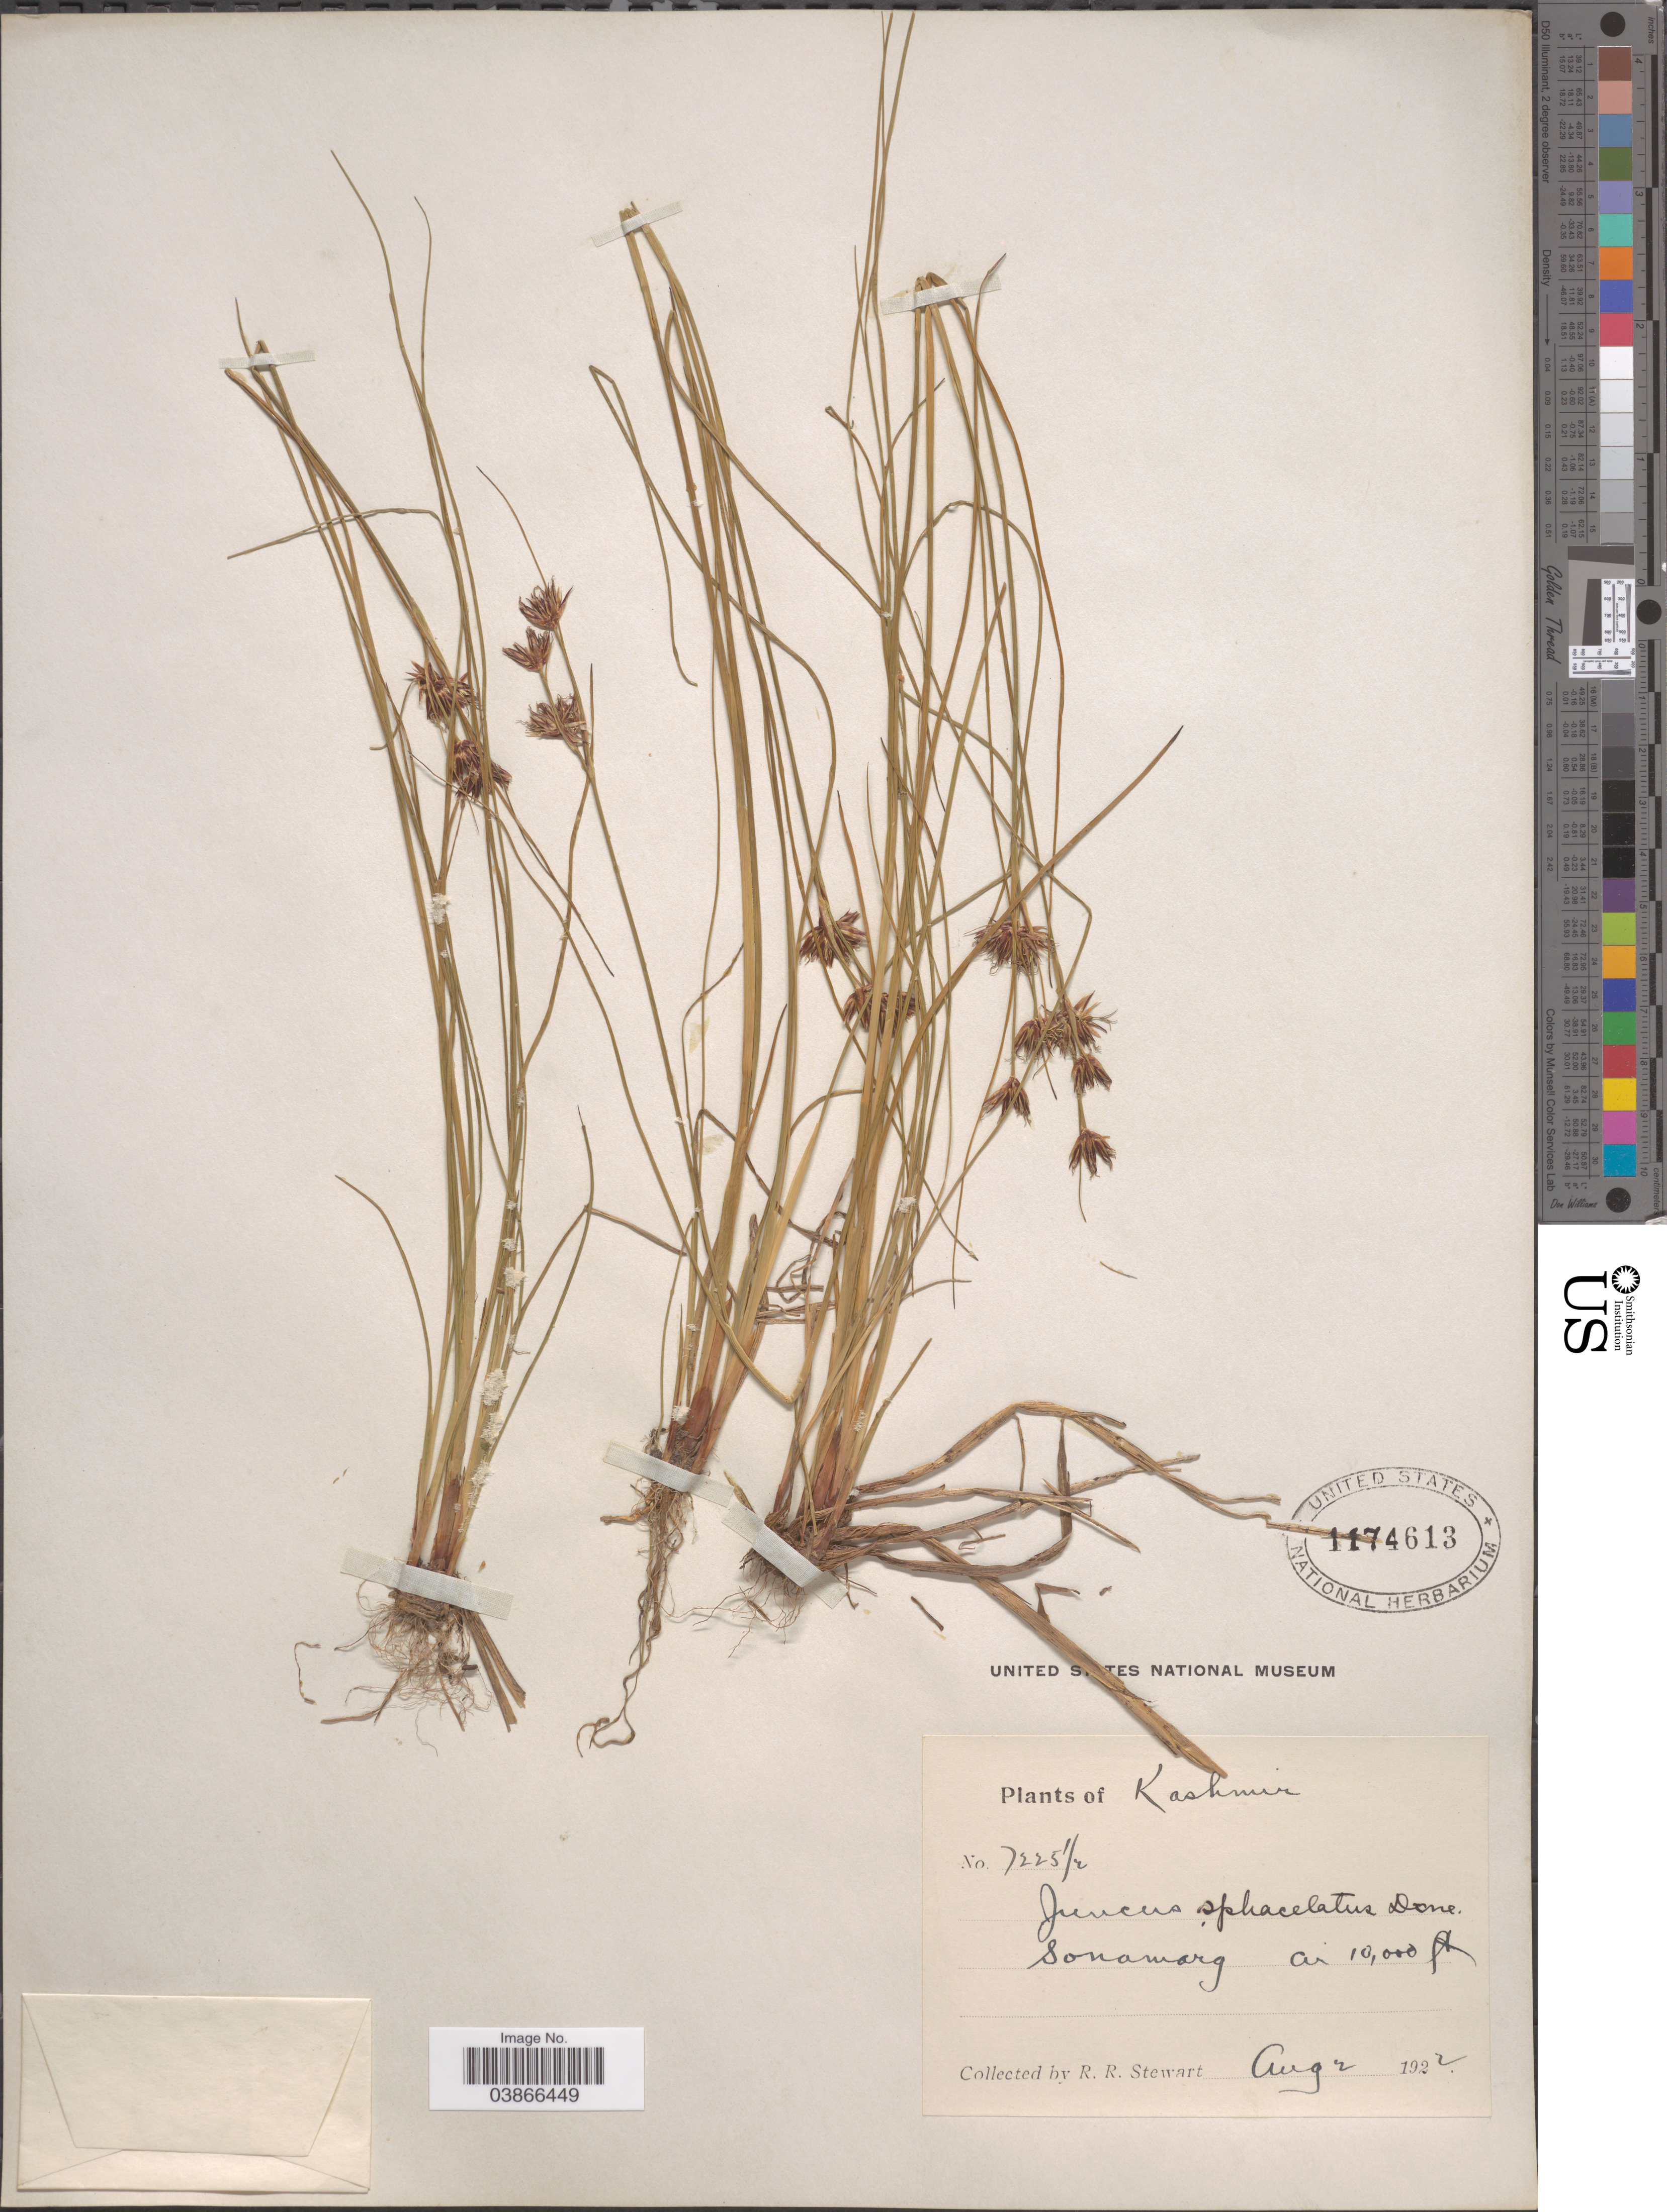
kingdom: Plantae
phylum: Tracheophyta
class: Liliopsida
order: Poales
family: Juncaceae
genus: Juncus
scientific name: Juncus sphacelatus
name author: Decne.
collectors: R. Stewart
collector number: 7225½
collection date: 1922-08-02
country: India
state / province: Jammu and Kashmir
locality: Kashmir. Sonamarg.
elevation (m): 3048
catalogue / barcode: US 1174613